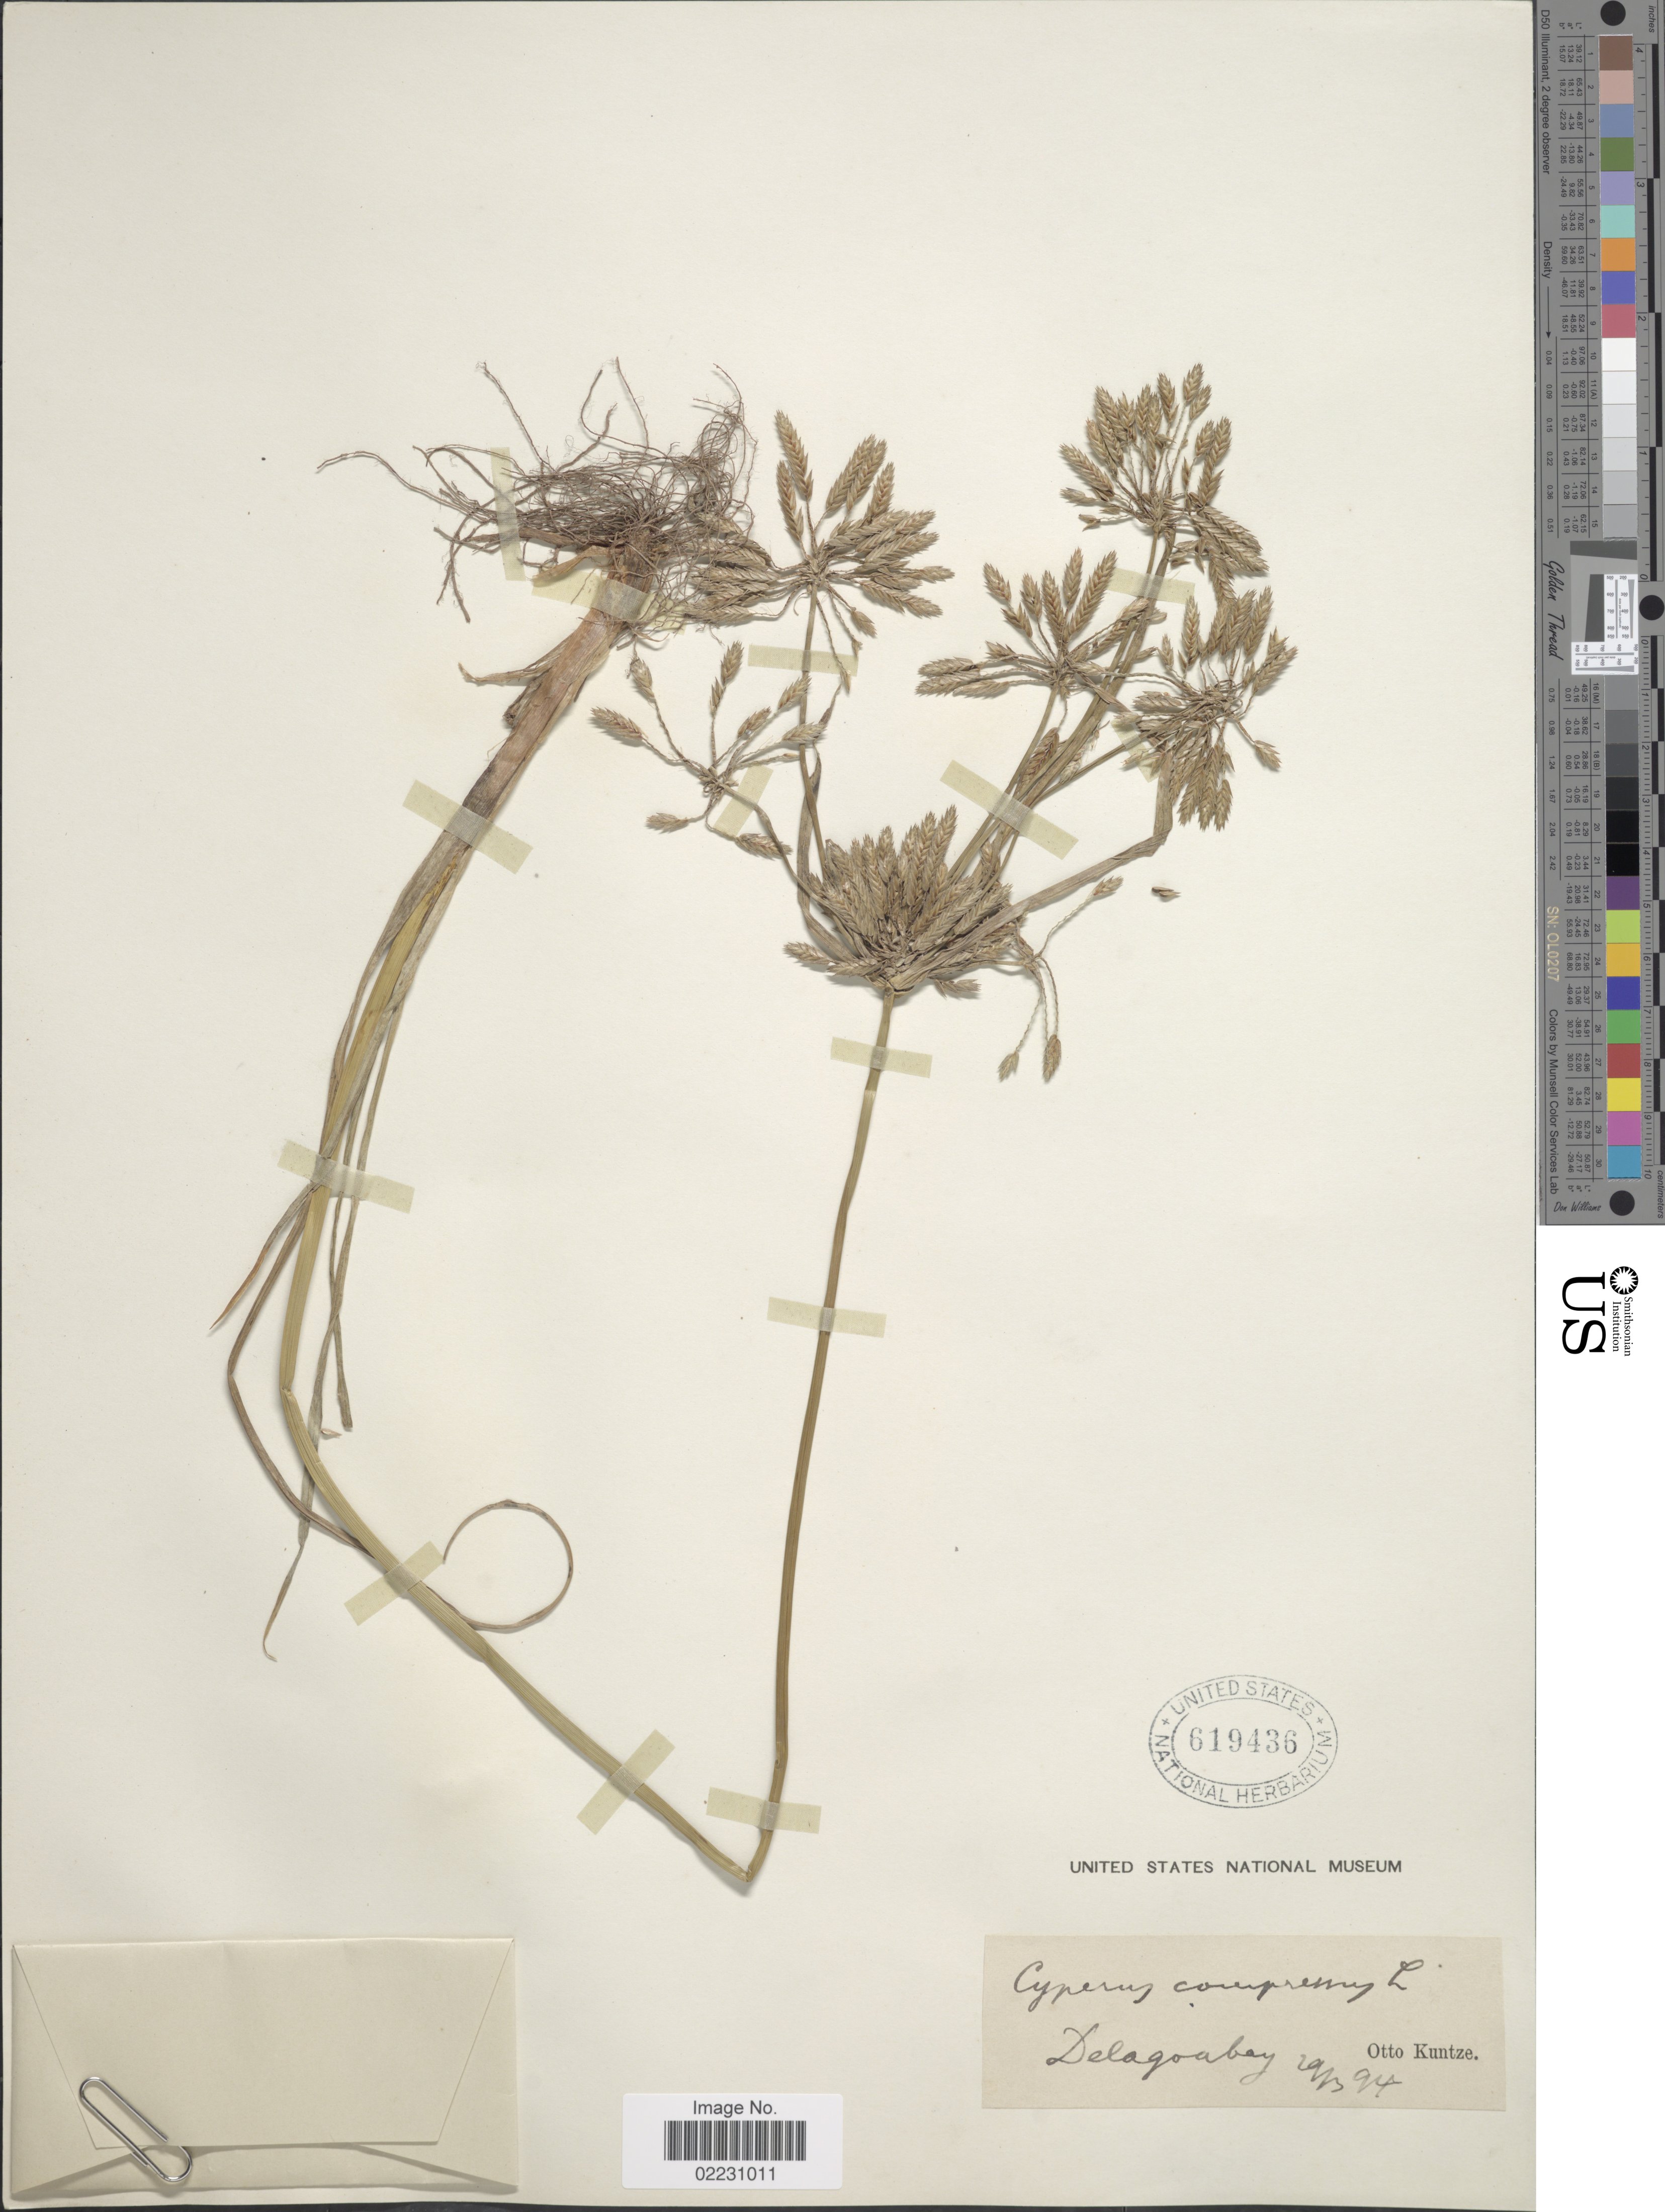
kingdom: Plantae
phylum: Tracheophyta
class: Liliopsida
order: Poales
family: Cyperaceae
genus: Cyperus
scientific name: Cyperus compressus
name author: L.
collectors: C.E.O. Kuntze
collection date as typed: Transcribed d/m/y: 29/3/94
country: Mozambique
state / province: Maputo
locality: Delagoa bay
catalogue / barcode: US 619436